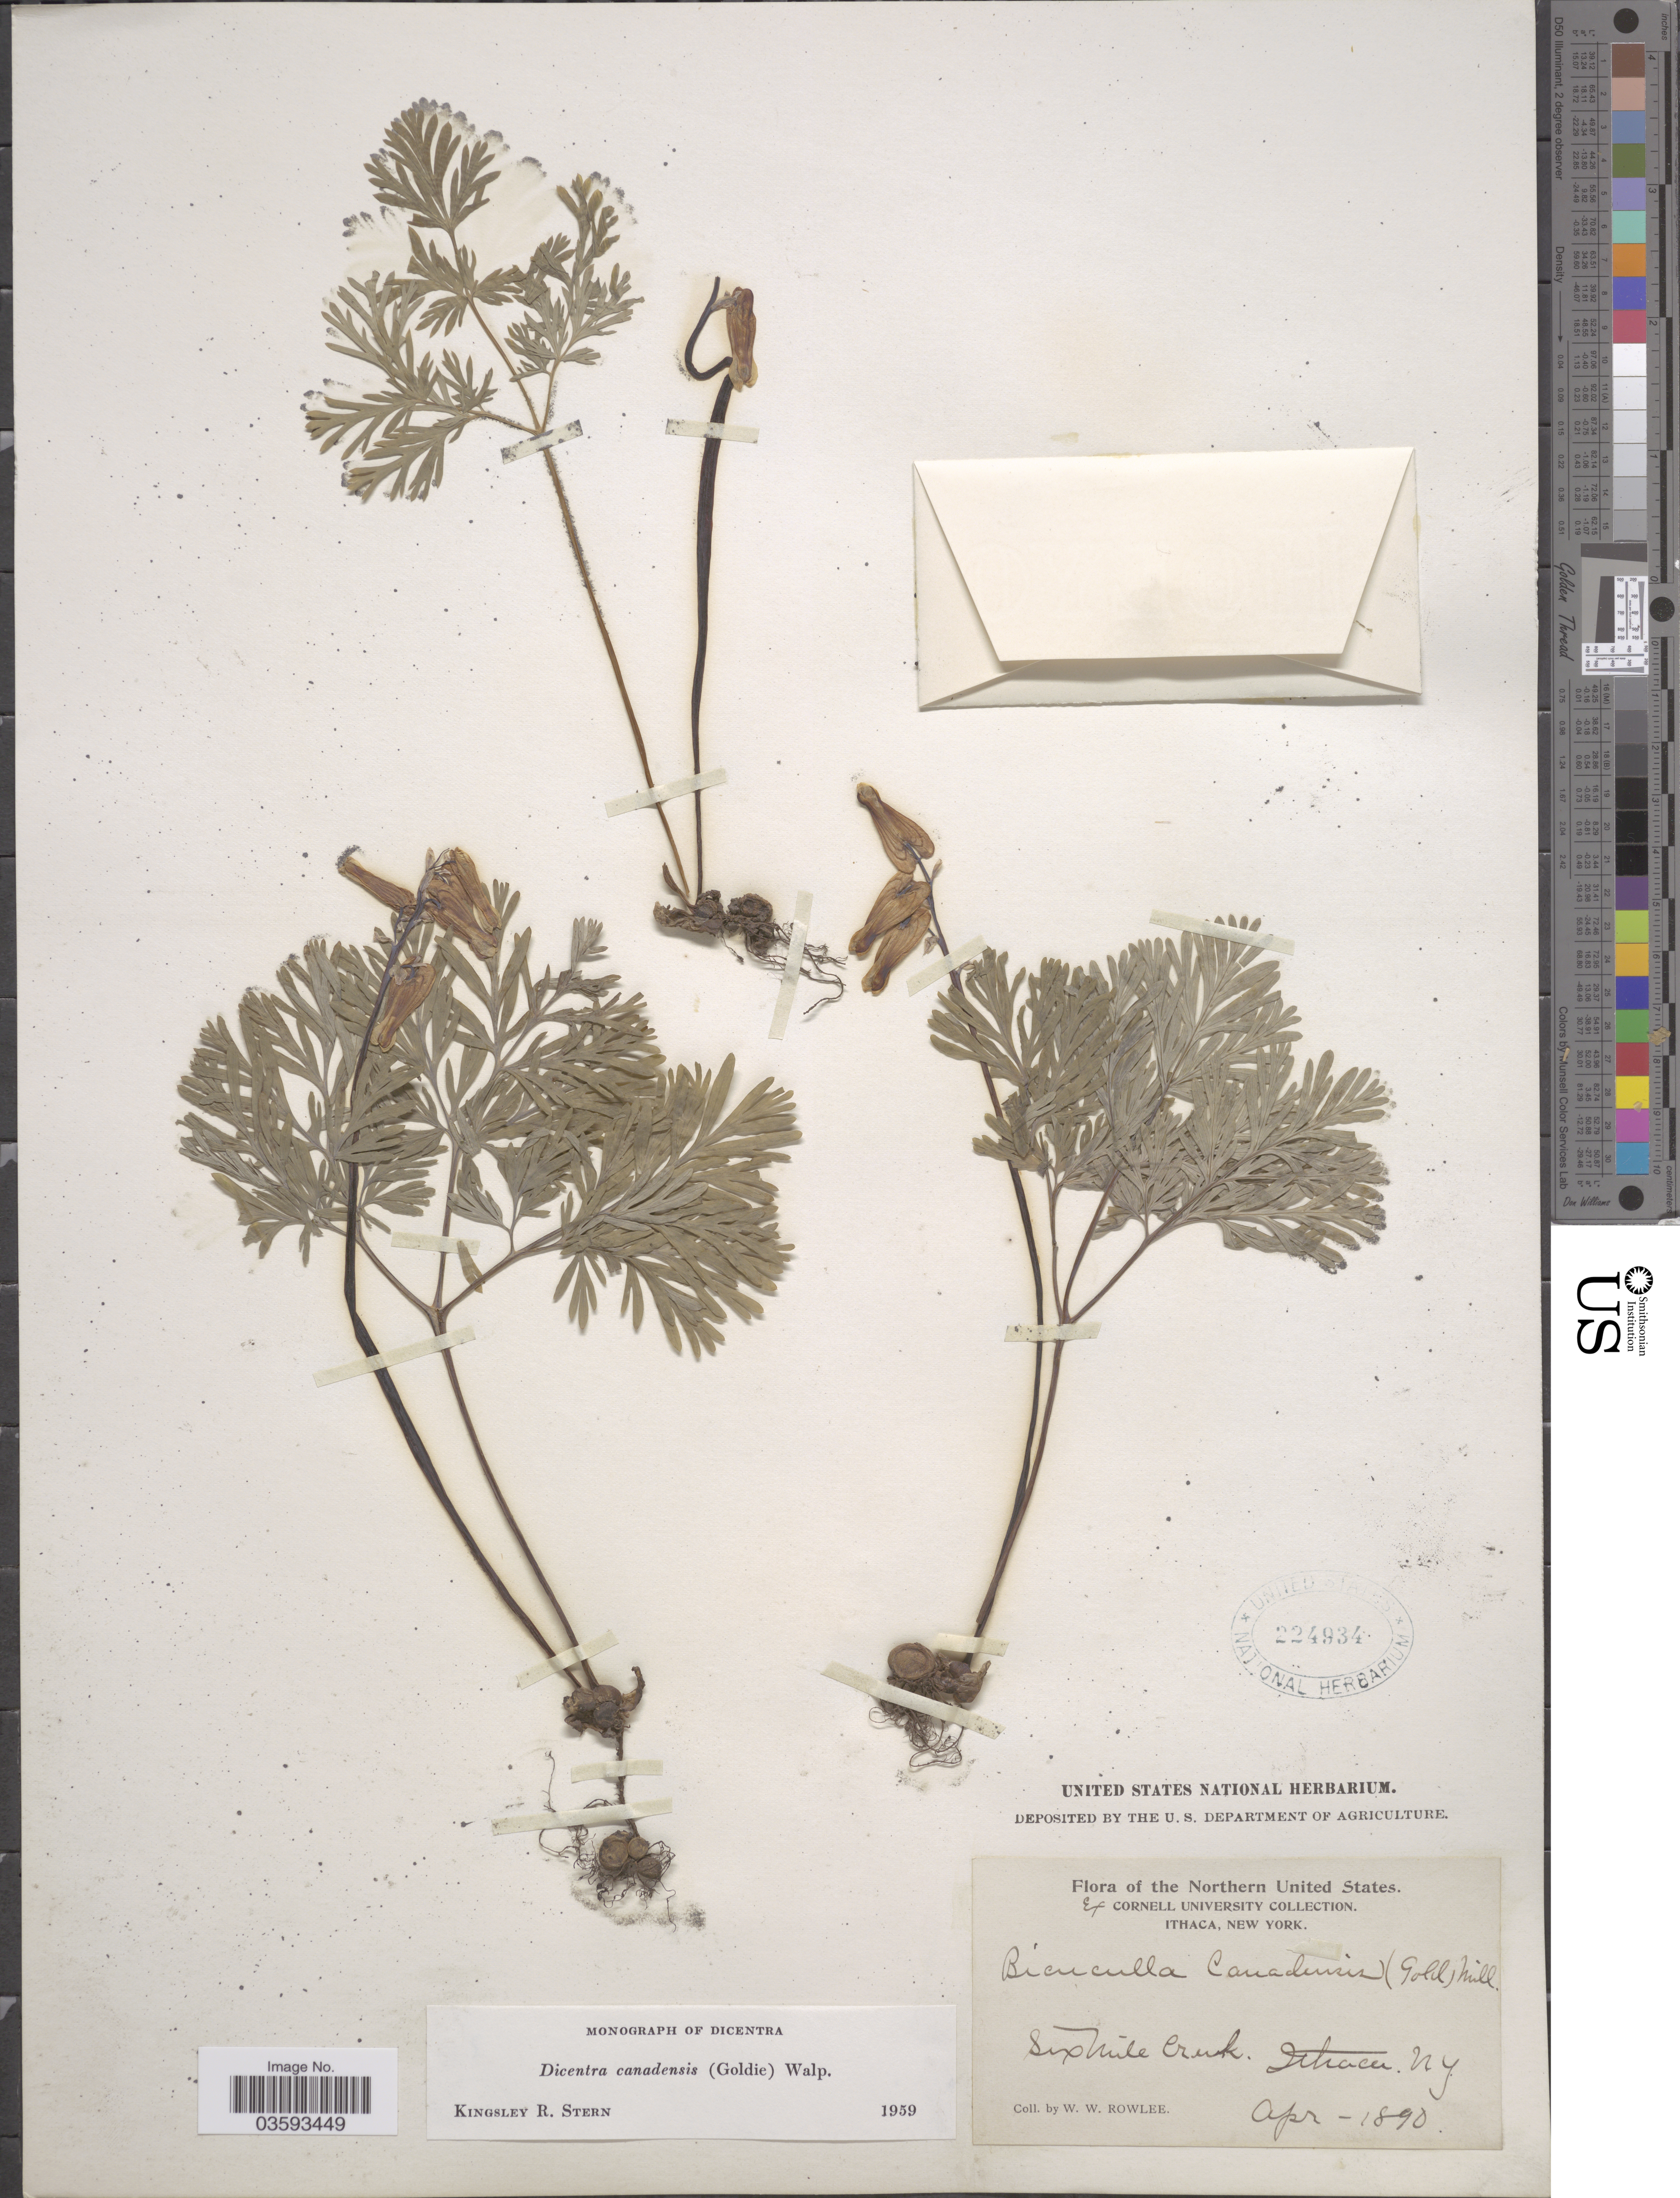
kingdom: Plantae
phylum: Tracheophyta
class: Magnoliopsida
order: Ranunculales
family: Papaveraceae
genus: Dicentra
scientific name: Dicentra canadensis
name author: (Goldie) Walp.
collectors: W. W. Rowlee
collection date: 1890-04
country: United States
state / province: New York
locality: The Northern United States. Six mile Creek, Ithaca.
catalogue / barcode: US 224934